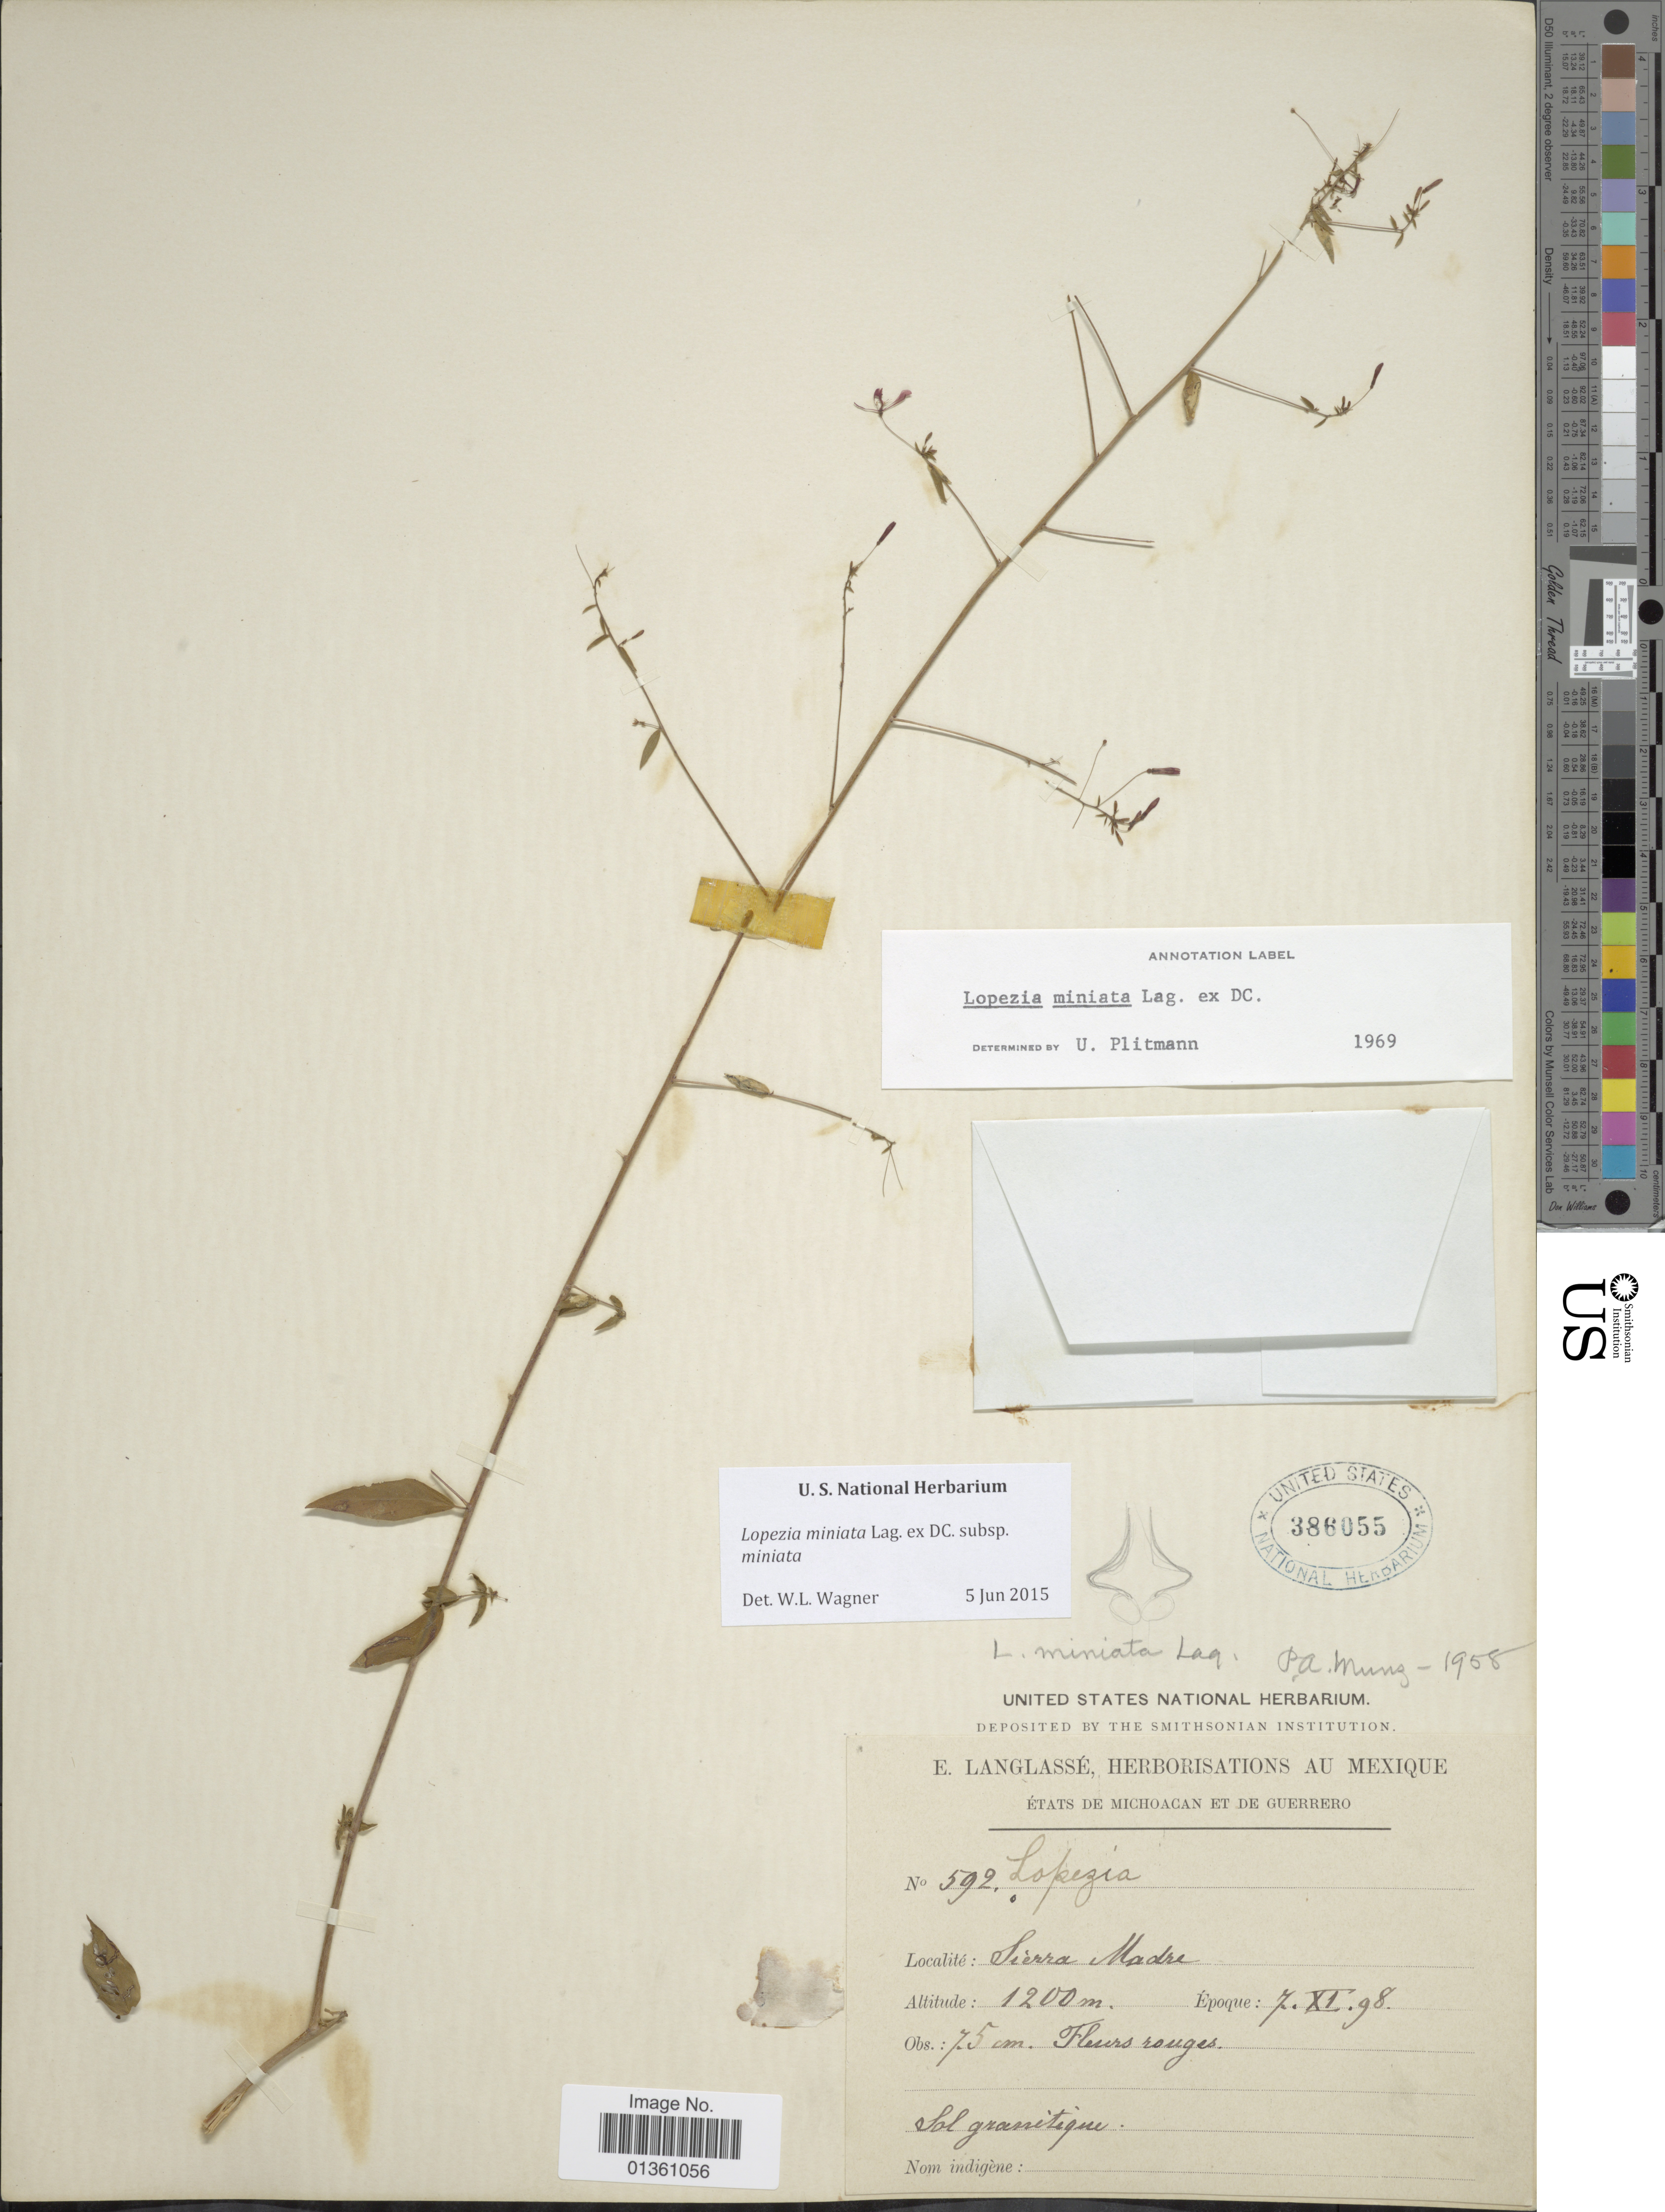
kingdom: Plantae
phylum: Tracheophyta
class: Magnoliopsida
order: Myrtales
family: Onagraceae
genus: Lopezia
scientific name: Lopezia miniata subsp. miniata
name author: Lag. ex DC.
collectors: E. Langlassé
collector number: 592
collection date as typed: Transcribed d/m/y: 7/11/98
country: Mexico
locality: Sierra Madre.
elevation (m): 1200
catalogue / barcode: US 386055